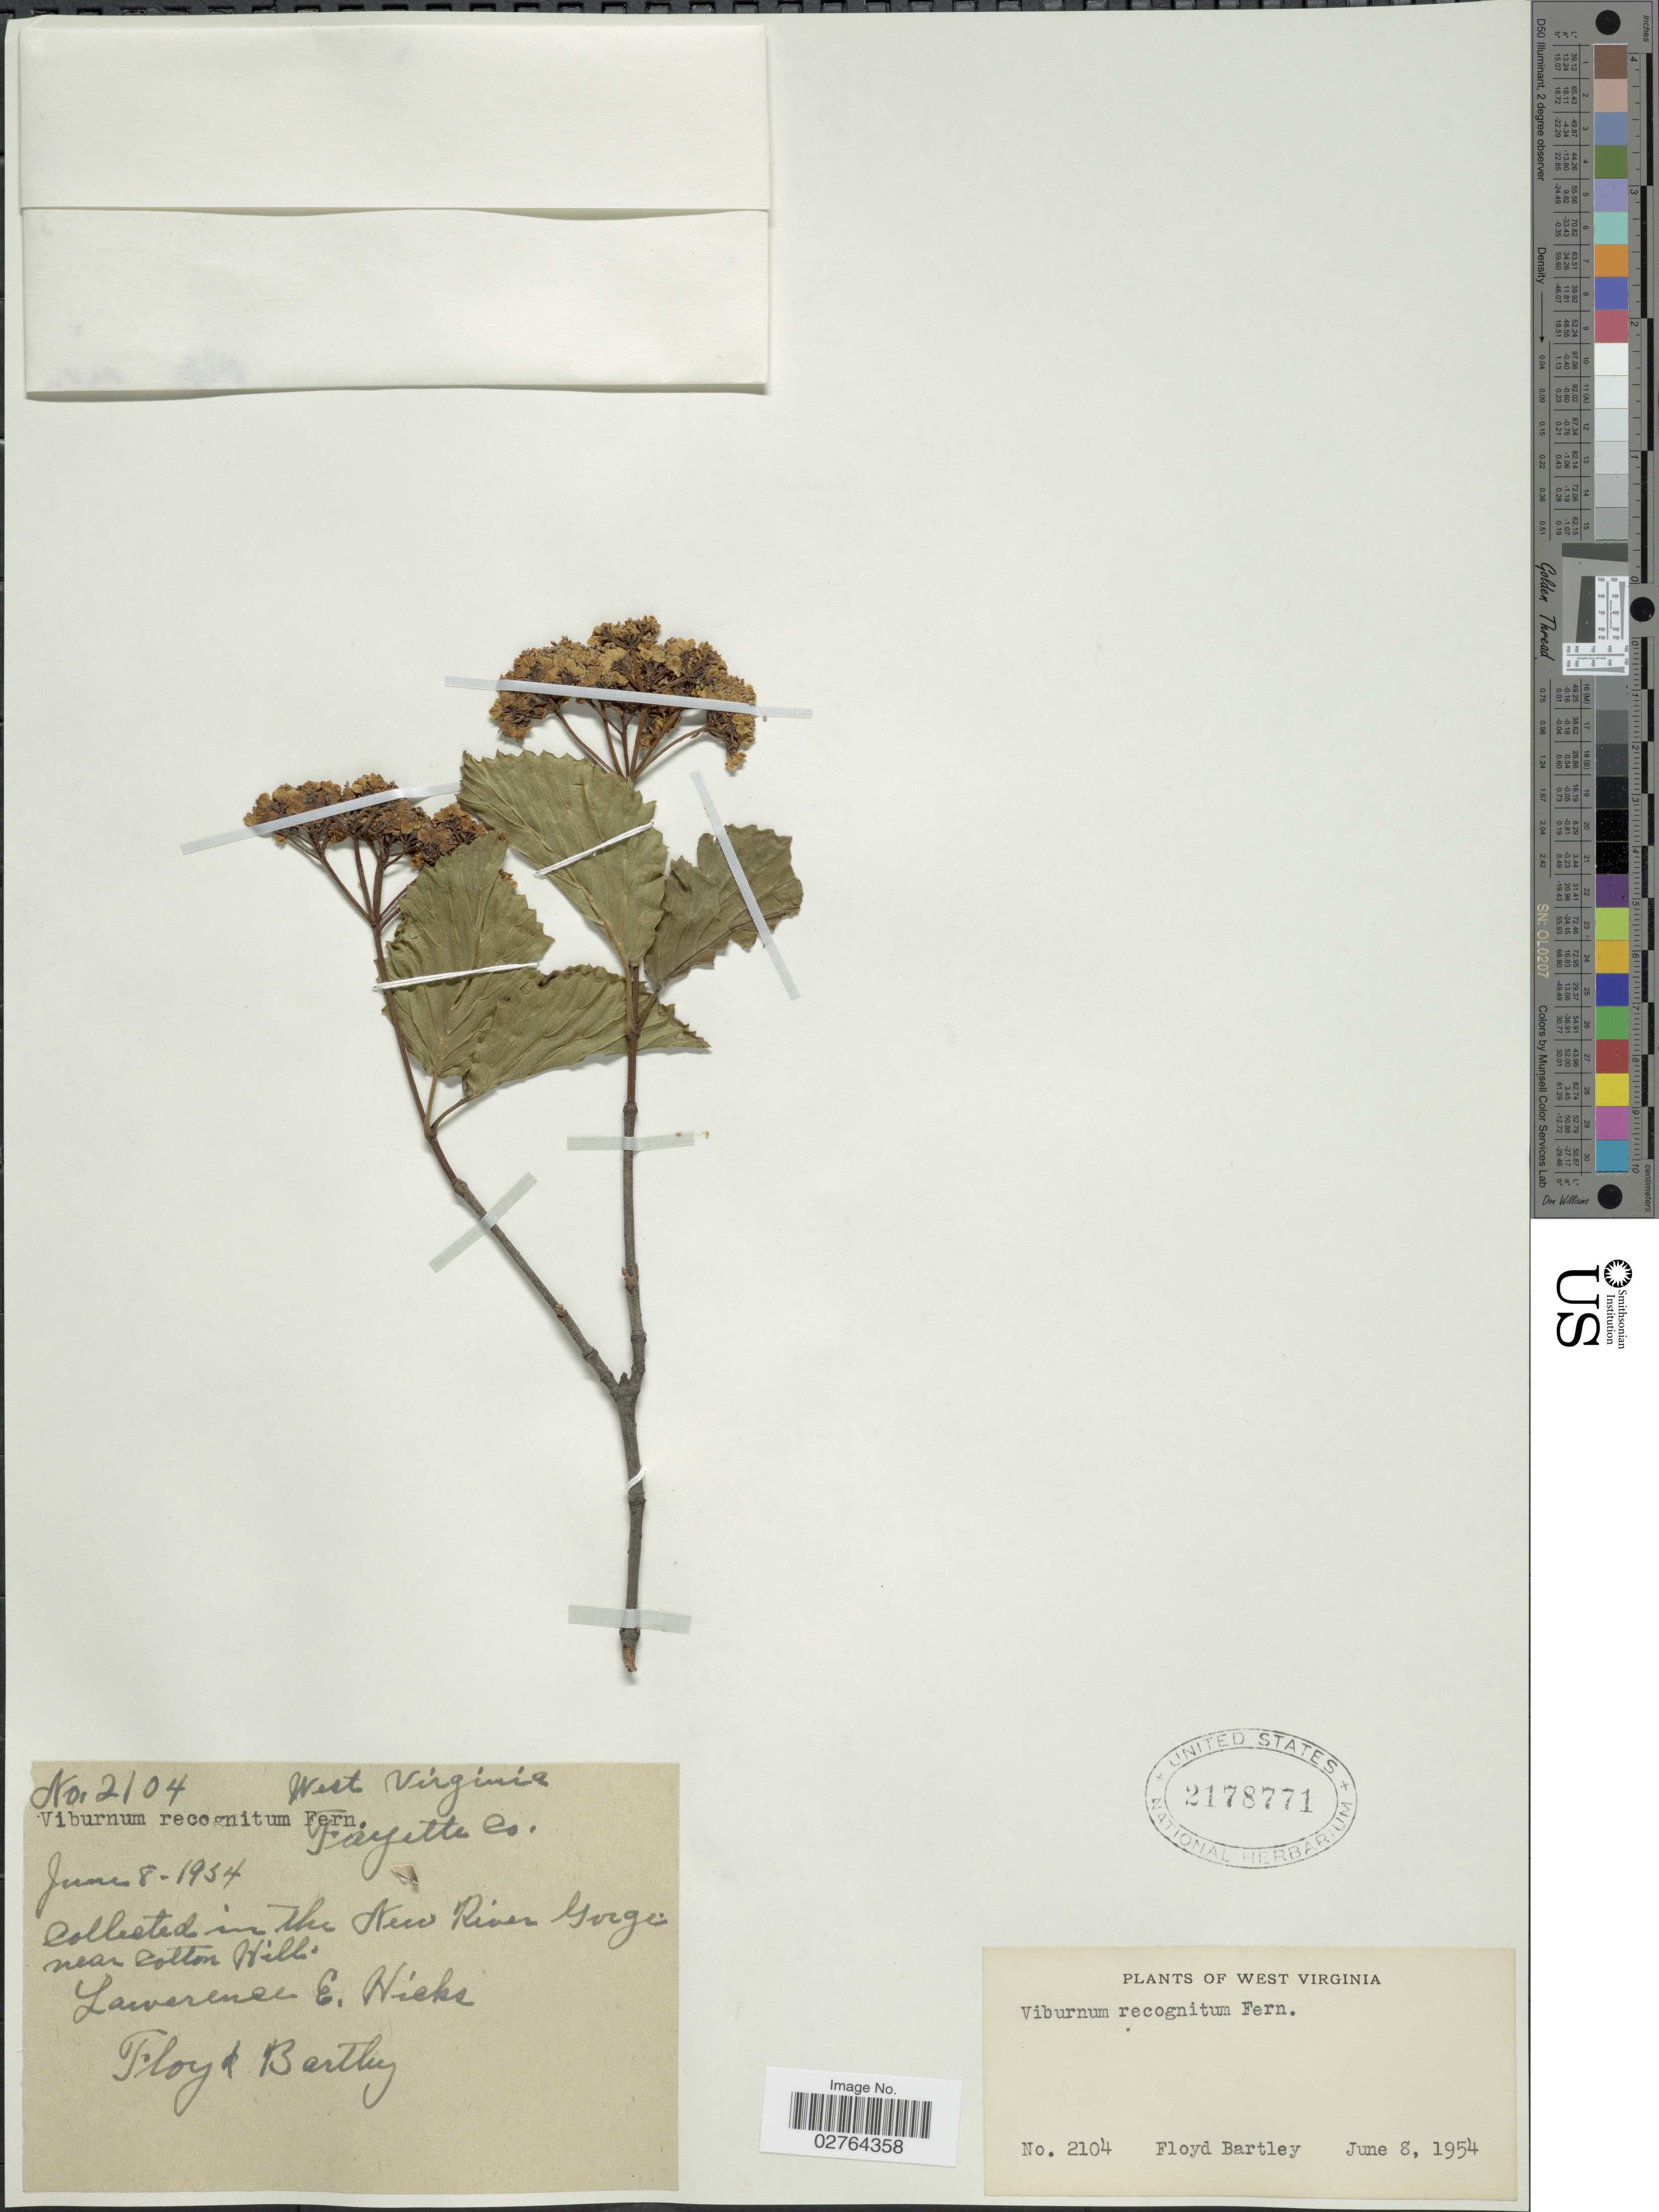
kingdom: Plantae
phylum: Tracheophyta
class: Magnoliopsida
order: Dipsacales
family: Viburnaceae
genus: Viburnum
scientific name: Viburnum recognitum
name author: Fernald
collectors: L. E. Hicks & F. Bartley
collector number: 2104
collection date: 1954-06-08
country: United States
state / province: West Virginia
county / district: Fayette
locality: Fayette Co. Collected in the New River Gorge near Cotton Hill.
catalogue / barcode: US 2178771